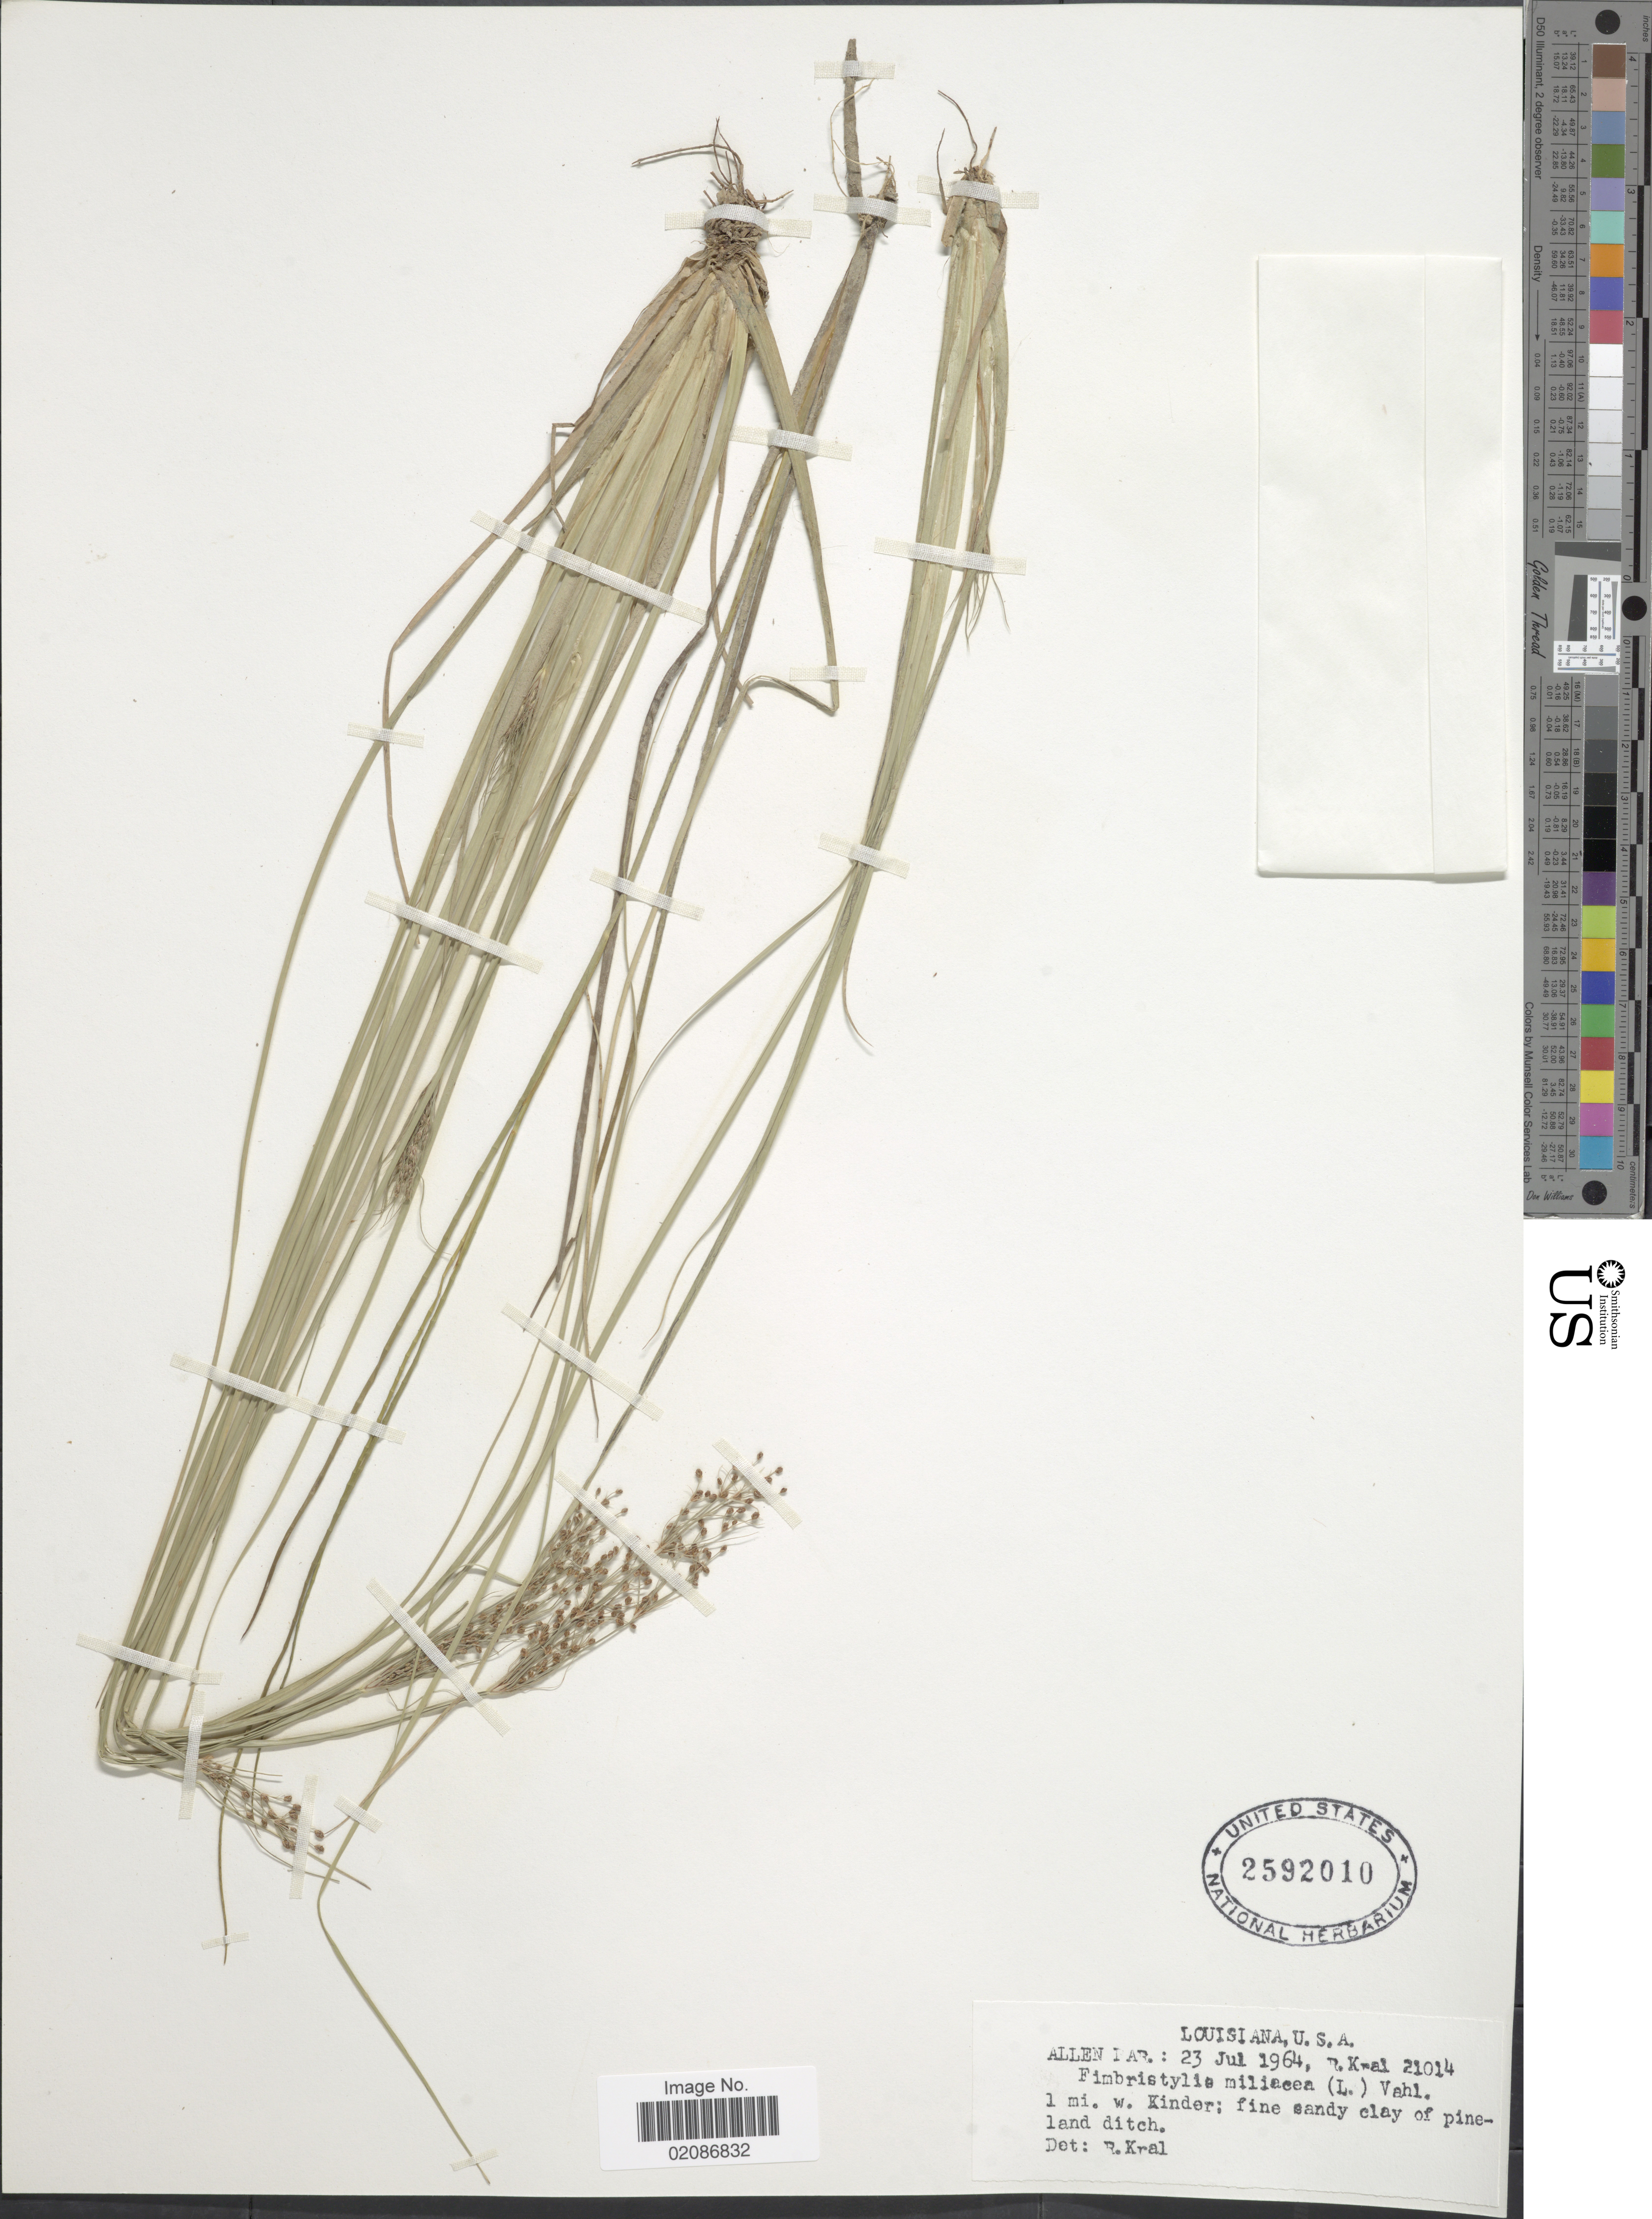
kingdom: Plantae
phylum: Tracheophyta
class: Liliopsida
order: Poales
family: Cyperaceae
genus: Fimbristylis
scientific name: Fimbristylis littoralis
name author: Gaudich.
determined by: Strong, M. T., (US), Smithsonian Institution - National Museum of Natural History (UNITED STATES)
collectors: R. Kral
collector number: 21014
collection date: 1964-07-23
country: United States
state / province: Louisiana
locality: Allen Par.: 1 mi. w. Kinder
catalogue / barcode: US 2592010